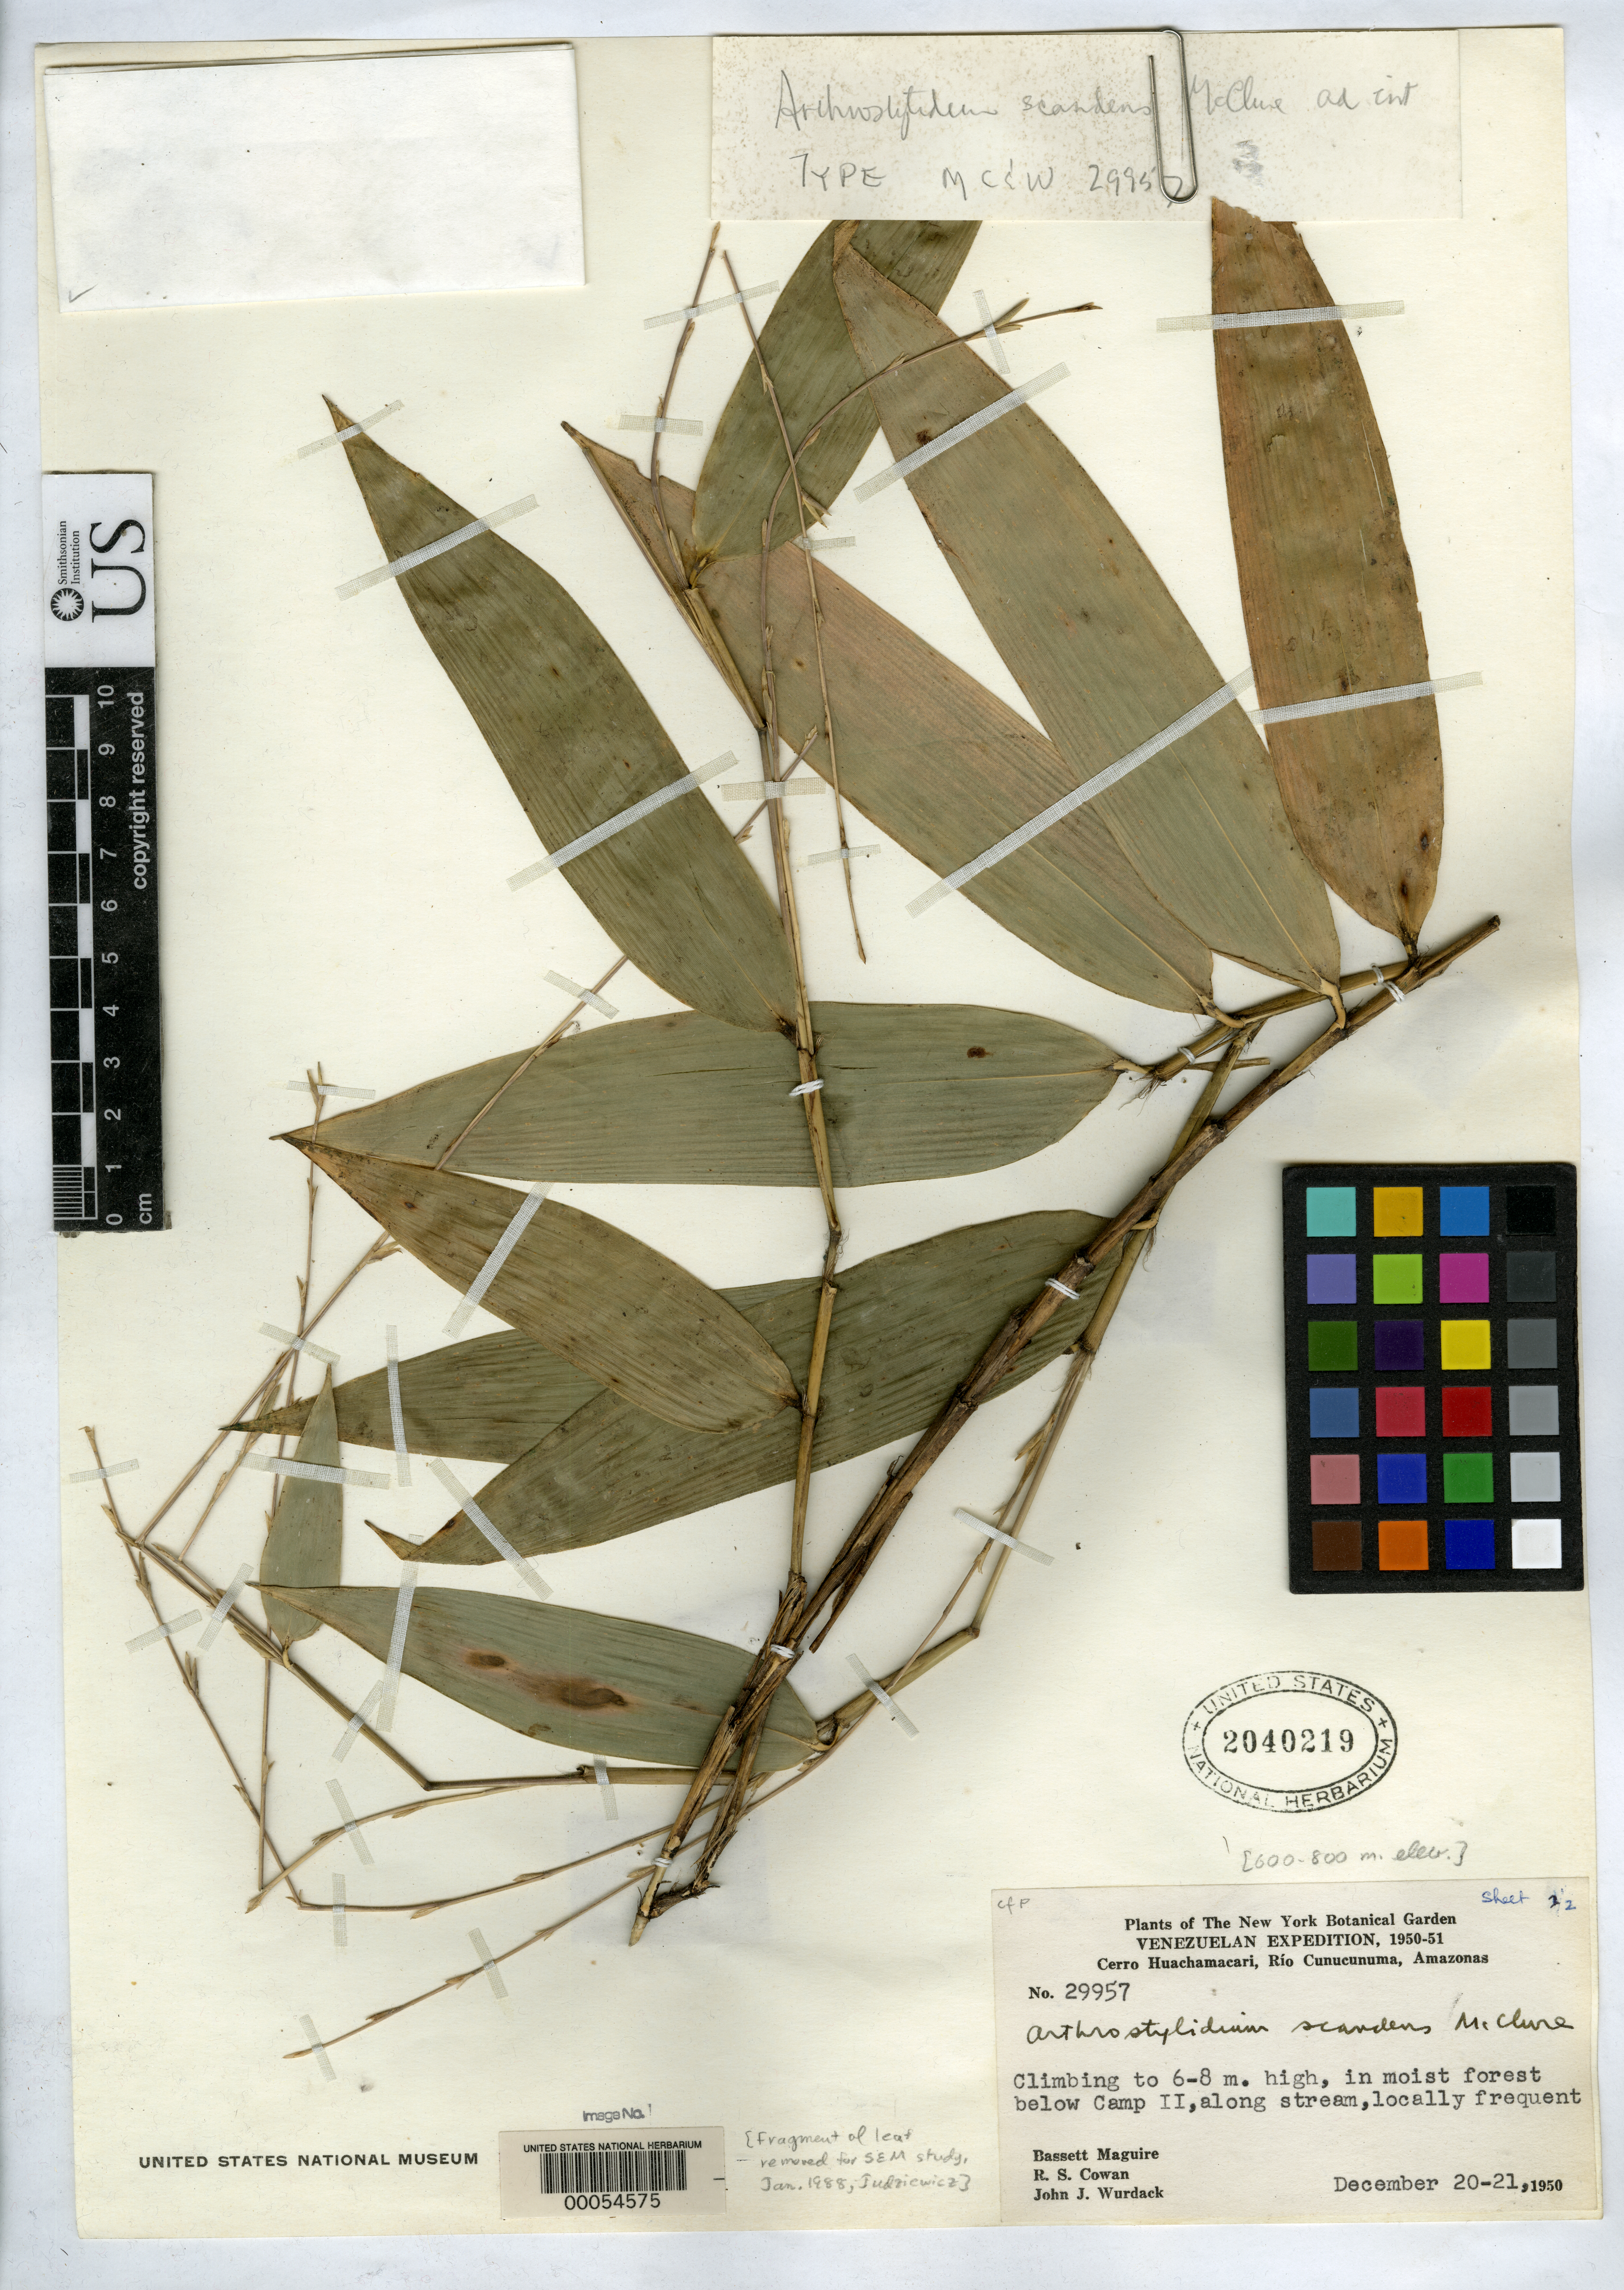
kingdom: Plantae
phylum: Tracheophyta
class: Liliopsida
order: Poales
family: Poaceae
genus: Arthrostylidium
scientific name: Arthrostylidium scandens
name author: McClure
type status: Holotype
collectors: B. Maguire, R. S. Cowan & J. J. Wurdack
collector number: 29957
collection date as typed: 20 Dec 1950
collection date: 1950-12-20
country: Venezuela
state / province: Amazonas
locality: Cerro Huachamacari, below Camp II.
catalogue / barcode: US 2040219